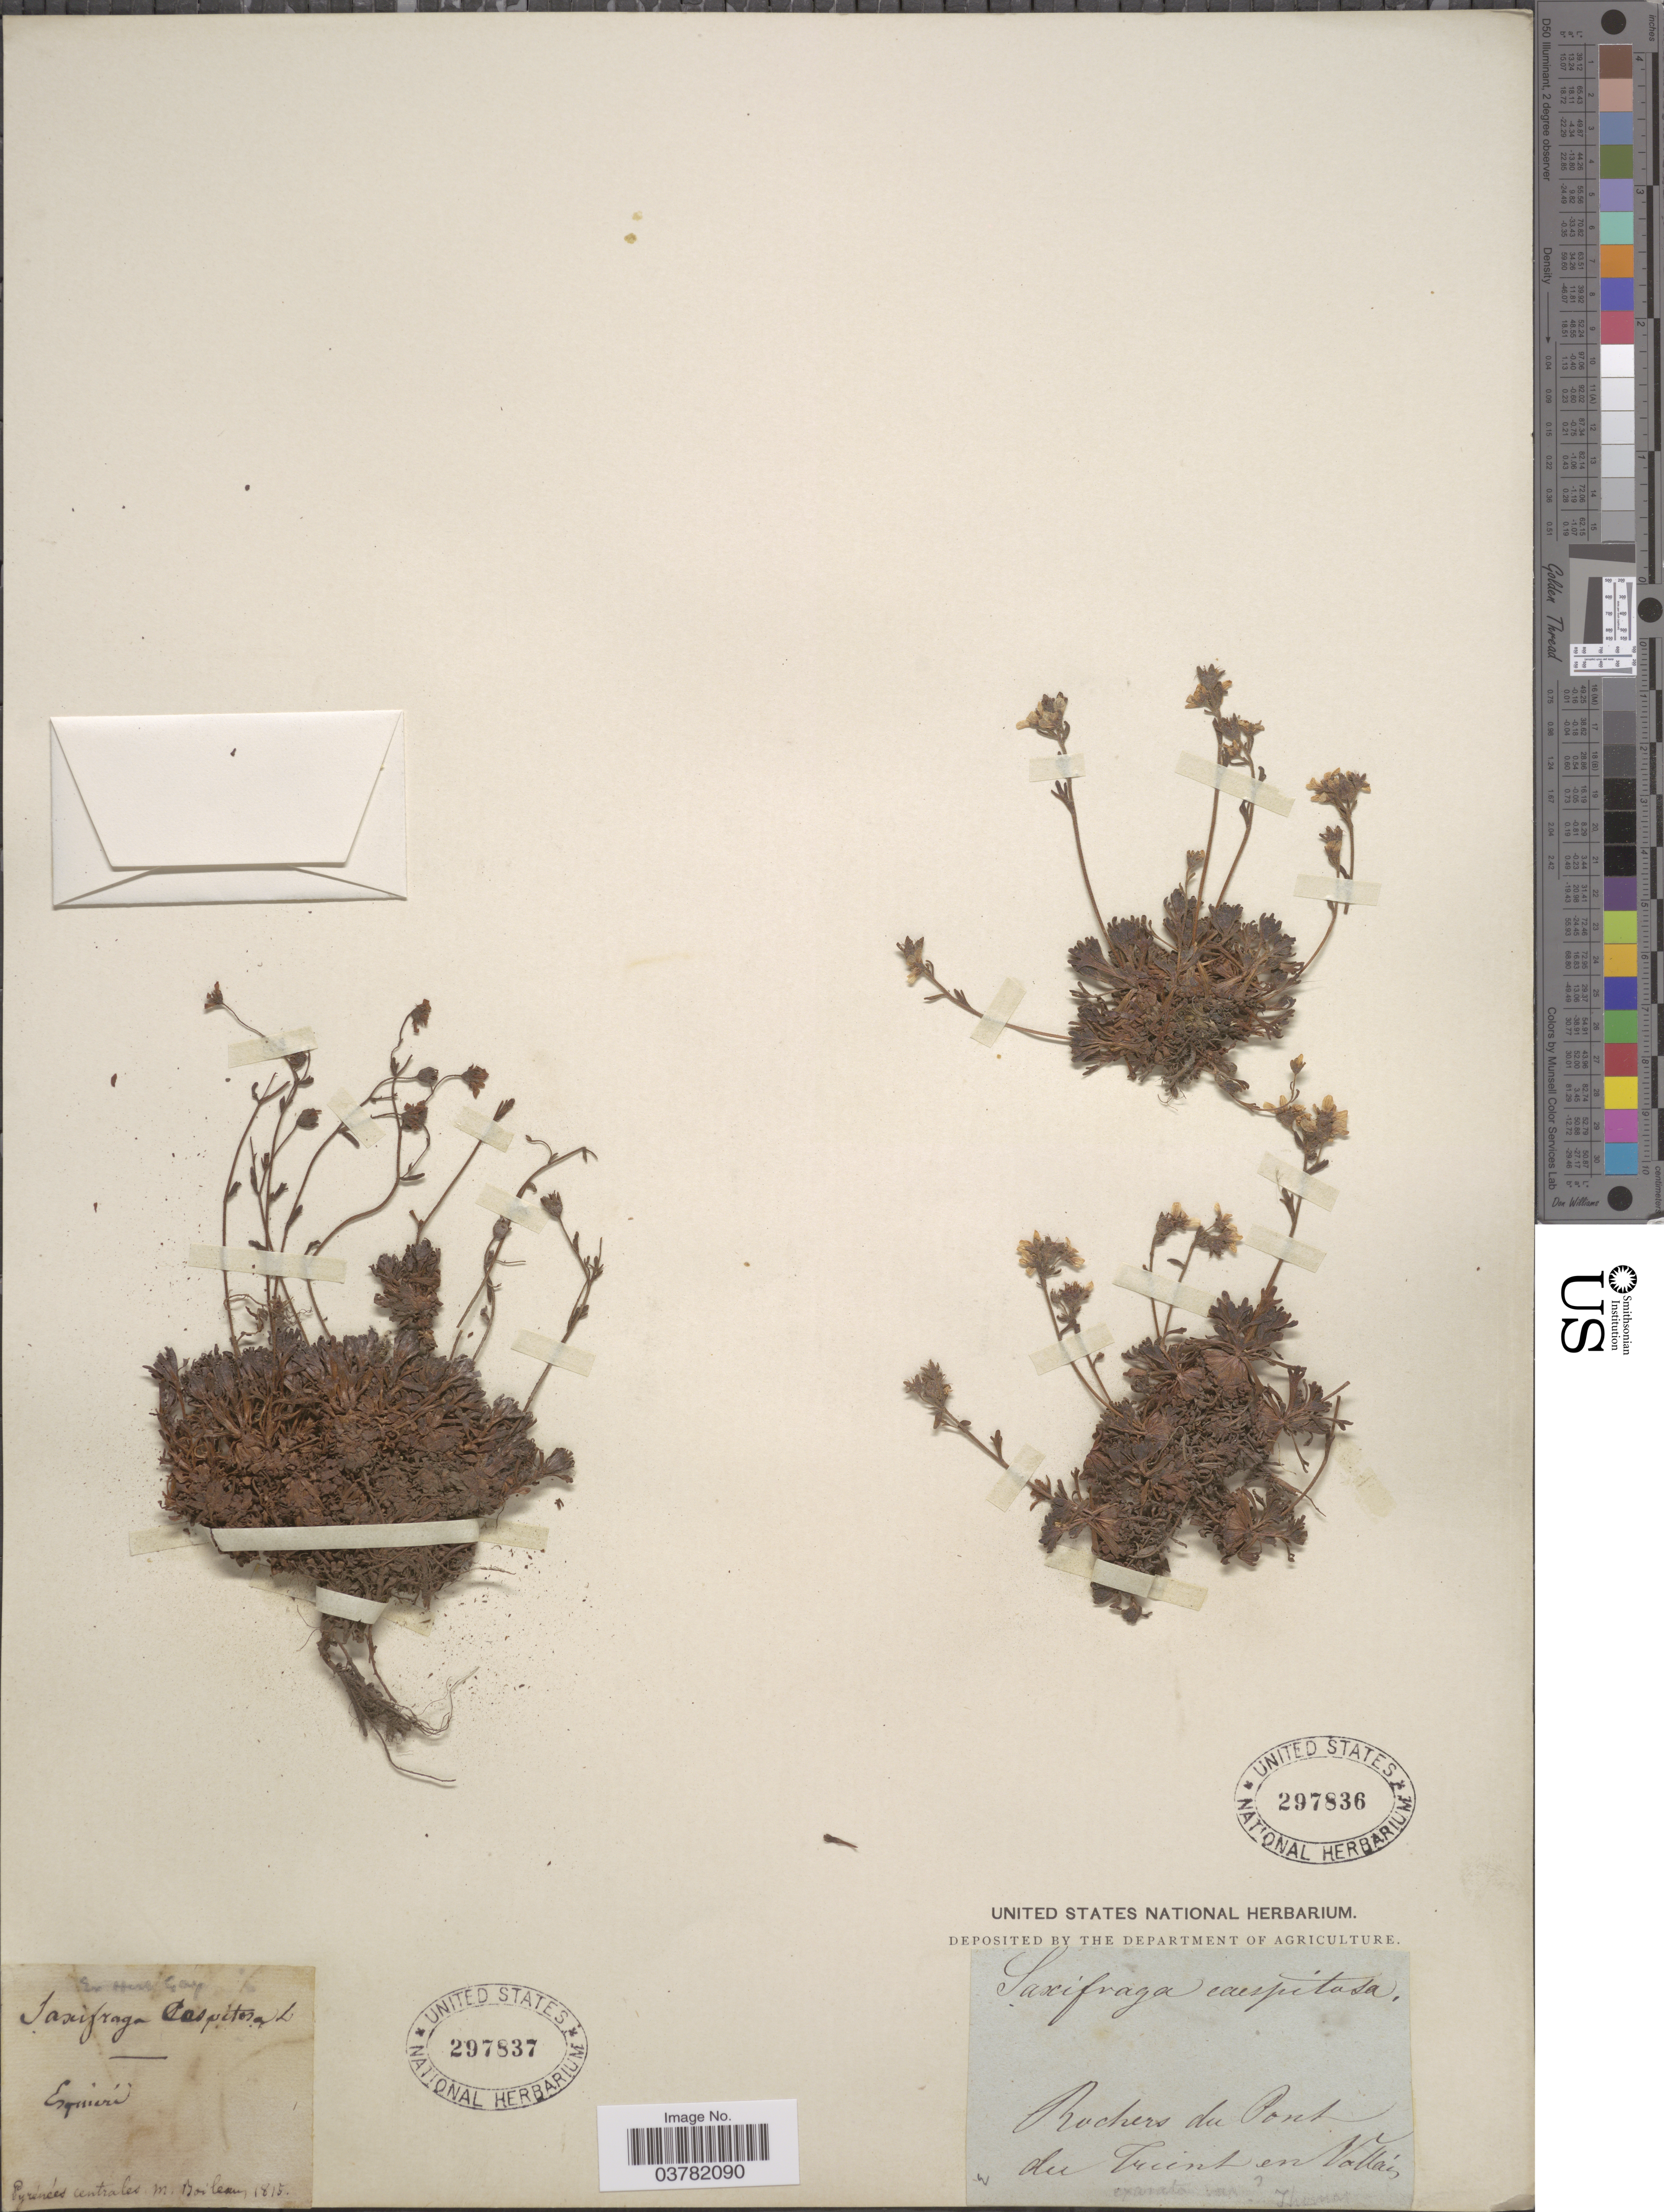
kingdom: Plantae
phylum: Tracheophyta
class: Magnoliopsida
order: Saxifragales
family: Saxifragaceae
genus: Saxifraga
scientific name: Saxifraga caespitosa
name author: L.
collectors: ex herb. J. Gay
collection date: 1815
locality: Pyrénées centrales.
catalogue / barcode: US 297837